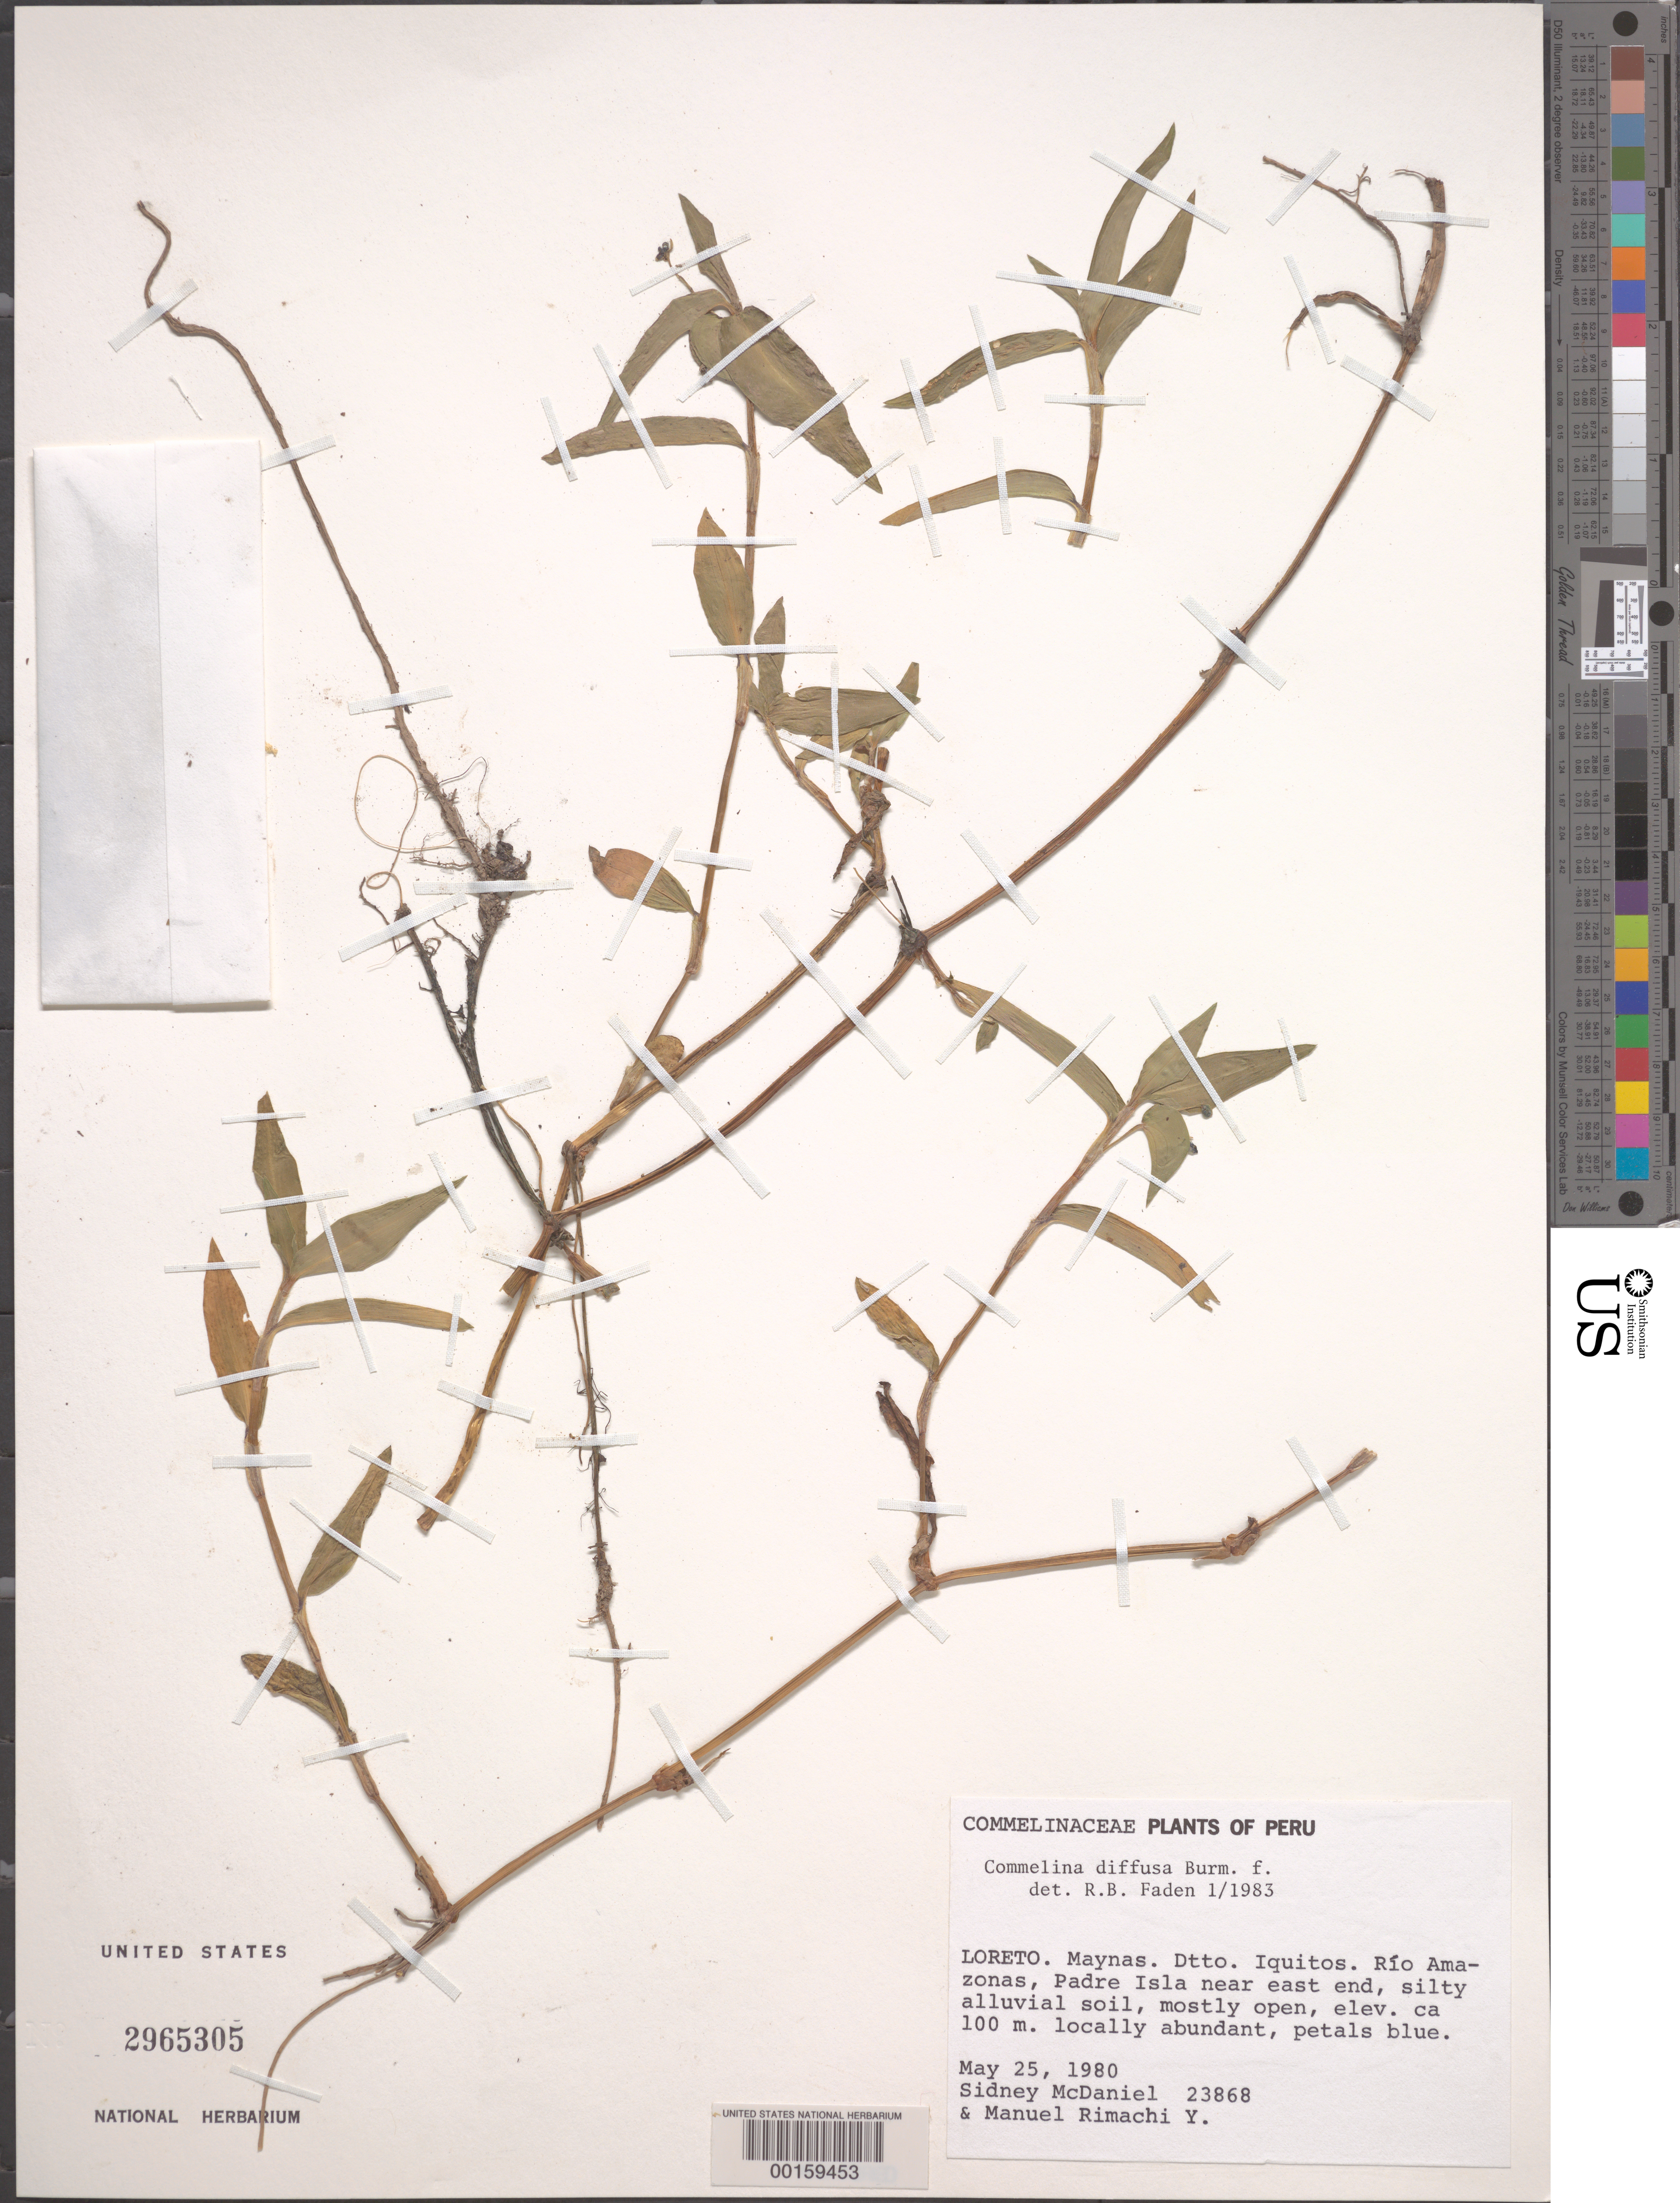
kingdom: Plantae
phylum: Tracheophyta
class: Liliopsida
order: Commelinales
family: Commelinaceae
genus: Commelina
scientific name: Commelina diffusa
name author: Burm. f.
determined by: Faden, Robert B., (US), Smithsonian Institution - National Museum of Natural History (UNITED STATES)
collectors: S. T. McDaniel & M. Rimachi Y.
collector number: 23868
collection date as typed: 25 May 1980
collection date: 1980-05-25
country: Peru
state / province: Loreto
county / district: Maynas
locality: Iquitos, Río Amazonas; Padra Island [?]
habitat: Open, silty alluvial soil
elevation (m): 100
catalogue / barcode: US 2965305